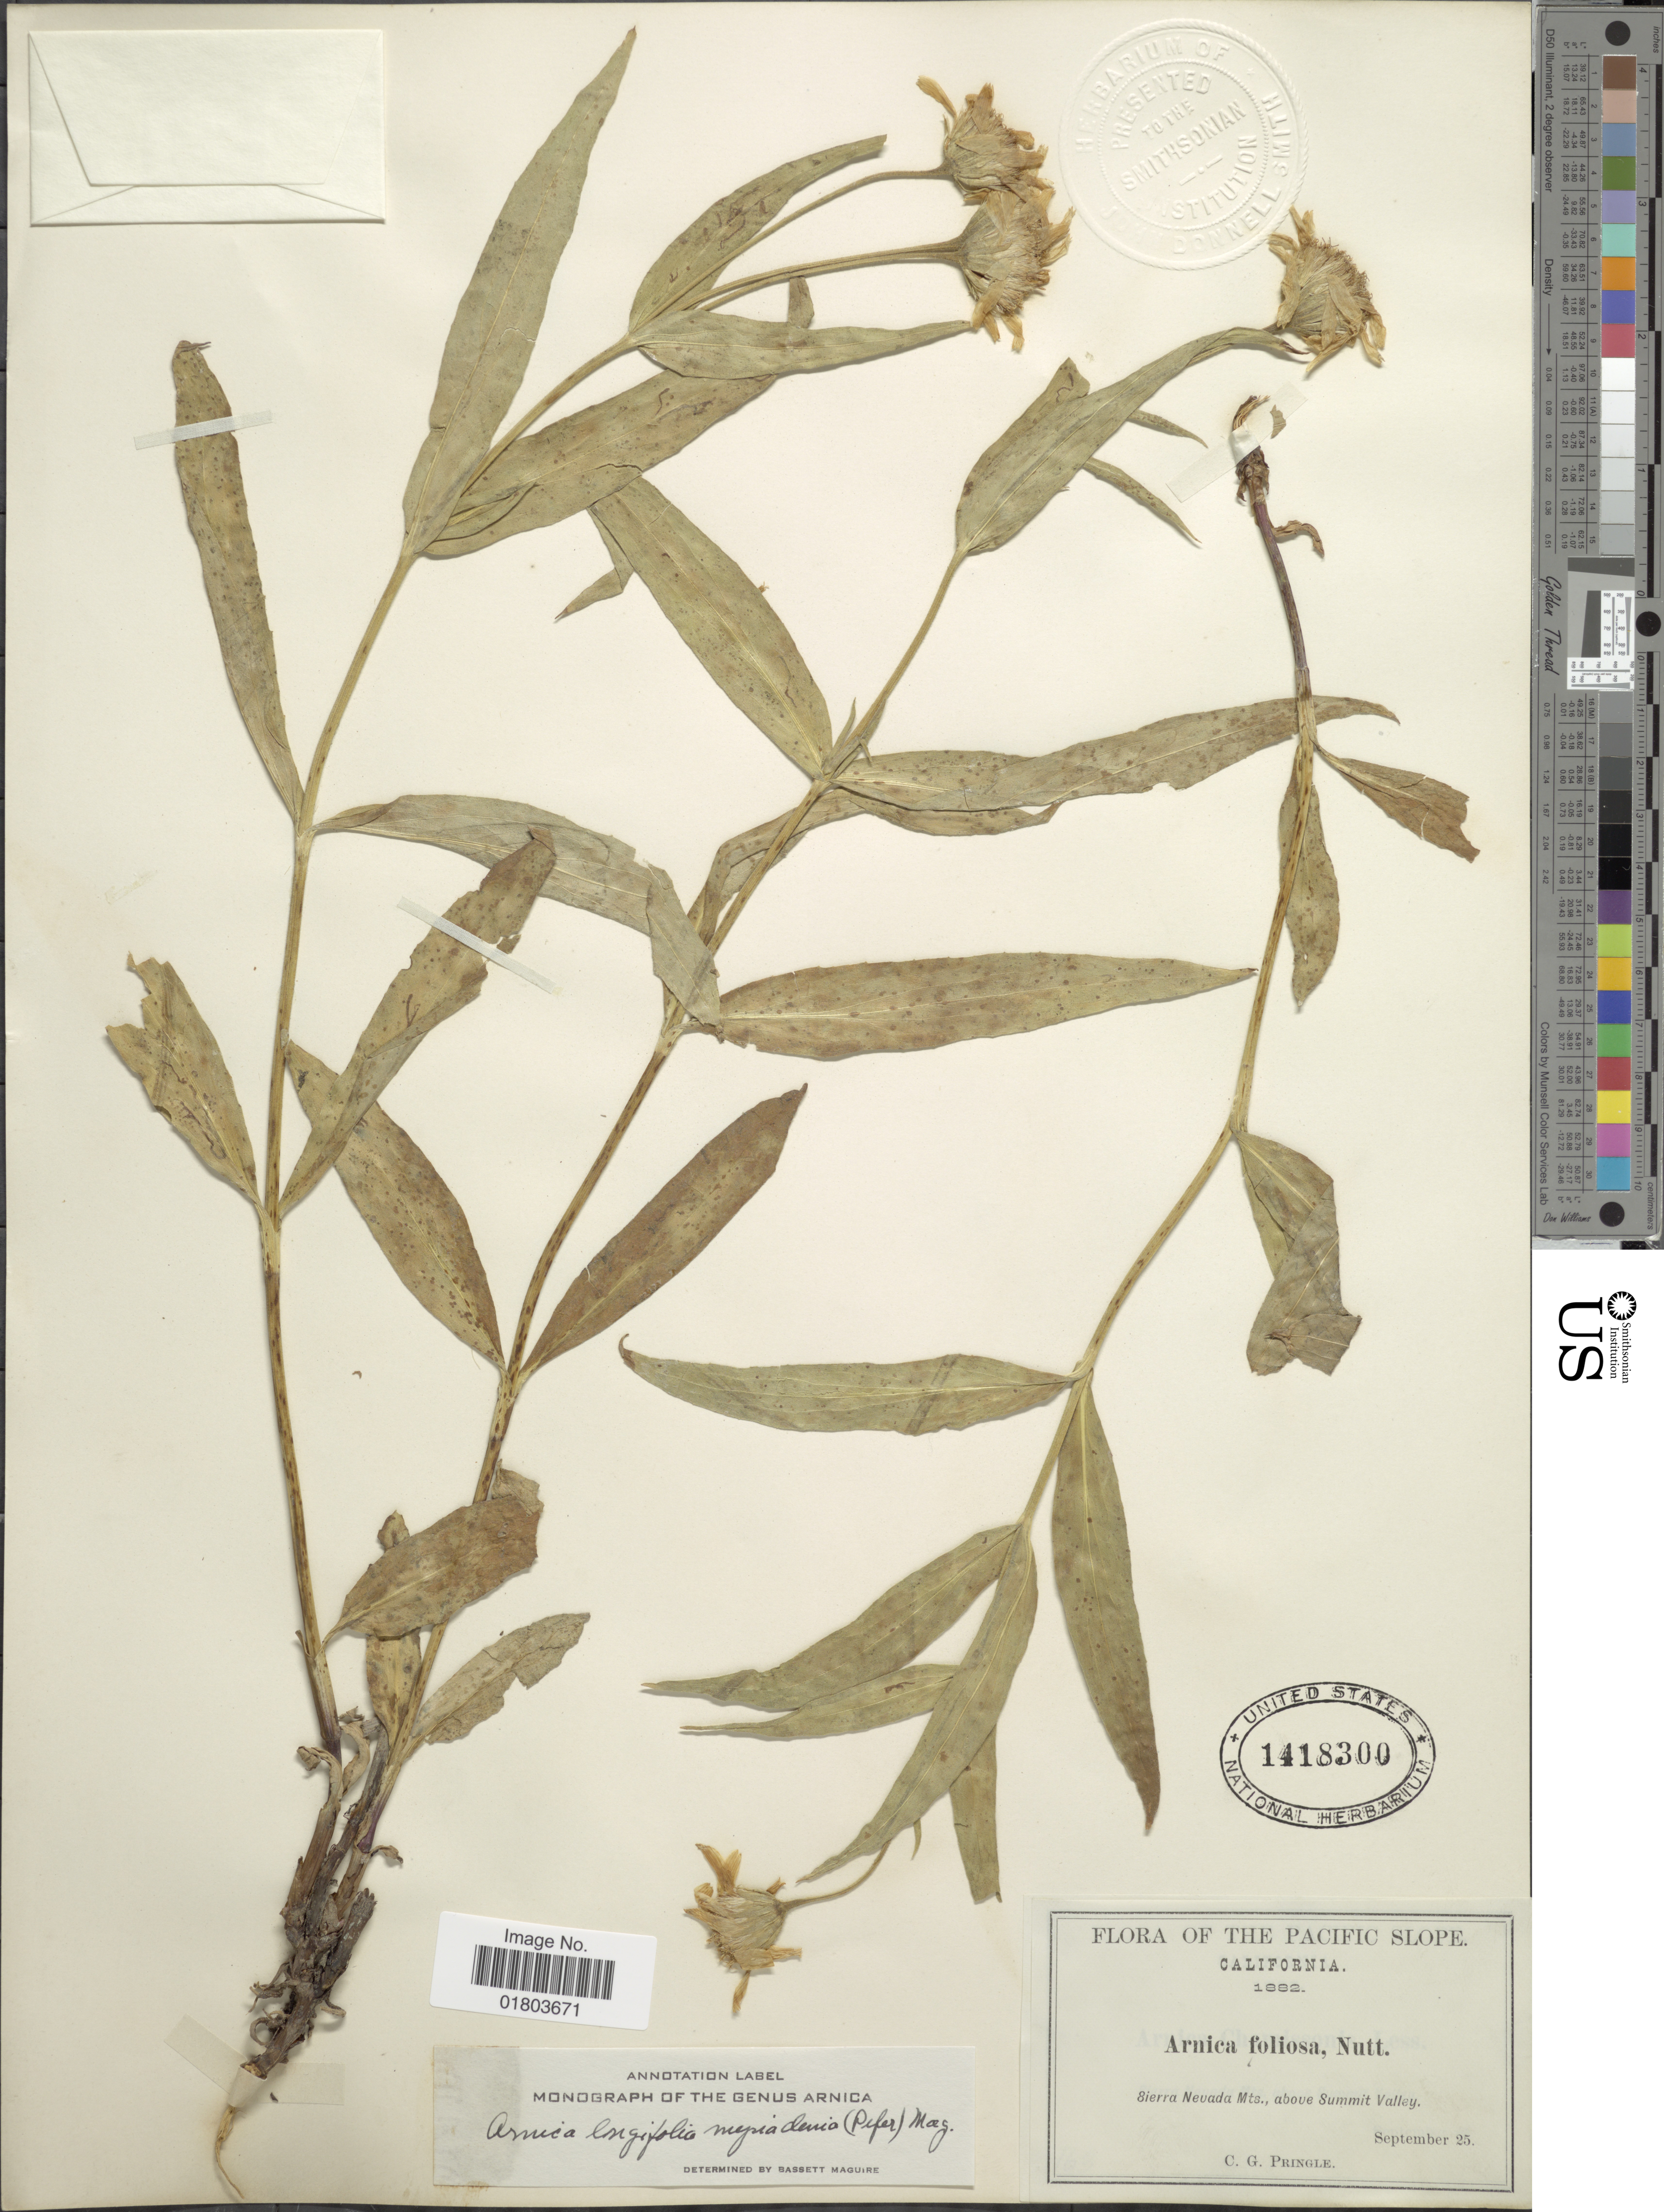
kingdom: Plantae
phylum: Tracheophyta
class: Magnoliopsida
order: Asterales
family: Asteraceae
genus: Arnica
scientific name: Arnica longifolia subsp. myriadenia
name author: (Piper) Maguire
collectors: C. G. Pringle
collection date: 1882-09-25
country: United States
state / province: California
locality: The Pacific Slope, Sierra Nevada Mts., above Summit Valley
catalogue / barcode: US 1418300